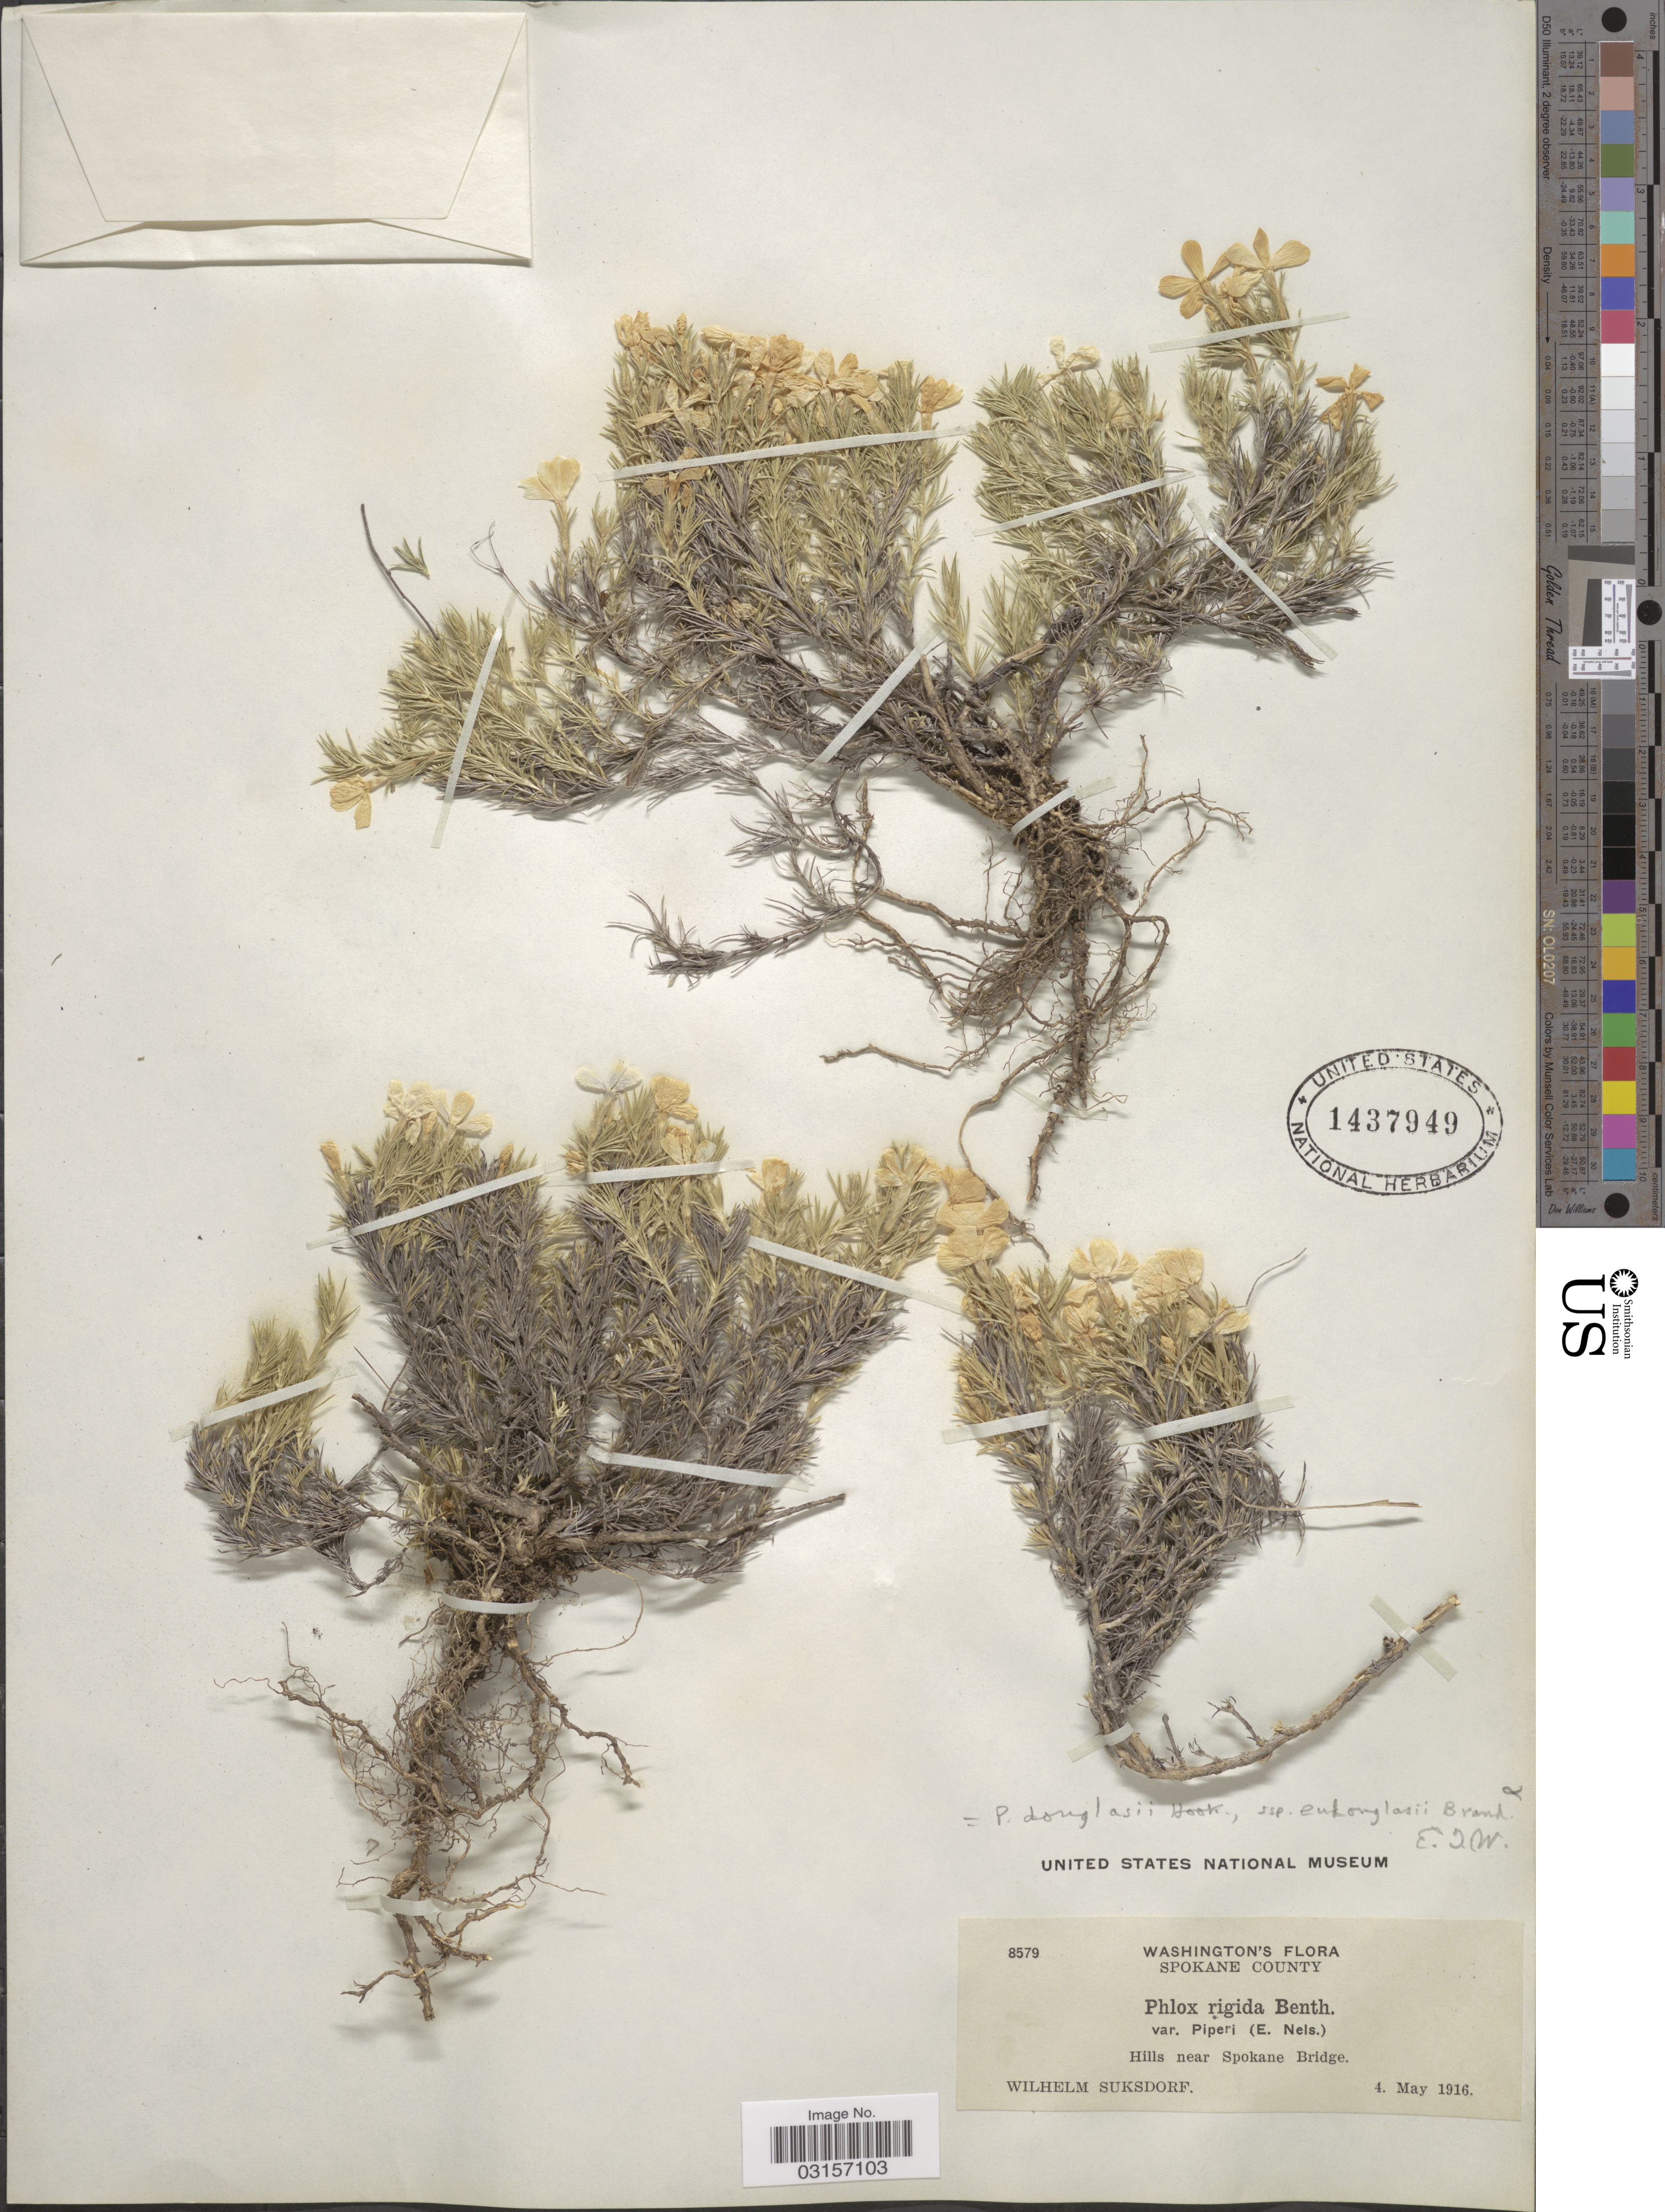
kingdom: Plantae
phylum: Tracheophyta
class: Magnoliopsida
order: Ericales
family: Polemoniaceae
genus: Phlox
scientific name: Phlox caespitosa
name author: Nutt.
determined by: Mayfield, M. H.; Ferguson, C. J.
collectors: W. N. Suksdorf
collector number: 8579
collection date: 1916-05-04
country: United States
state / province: Washington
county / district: Spokane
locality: Spokane County, Hills near Spokane Bridge.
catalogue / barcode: US 1437949